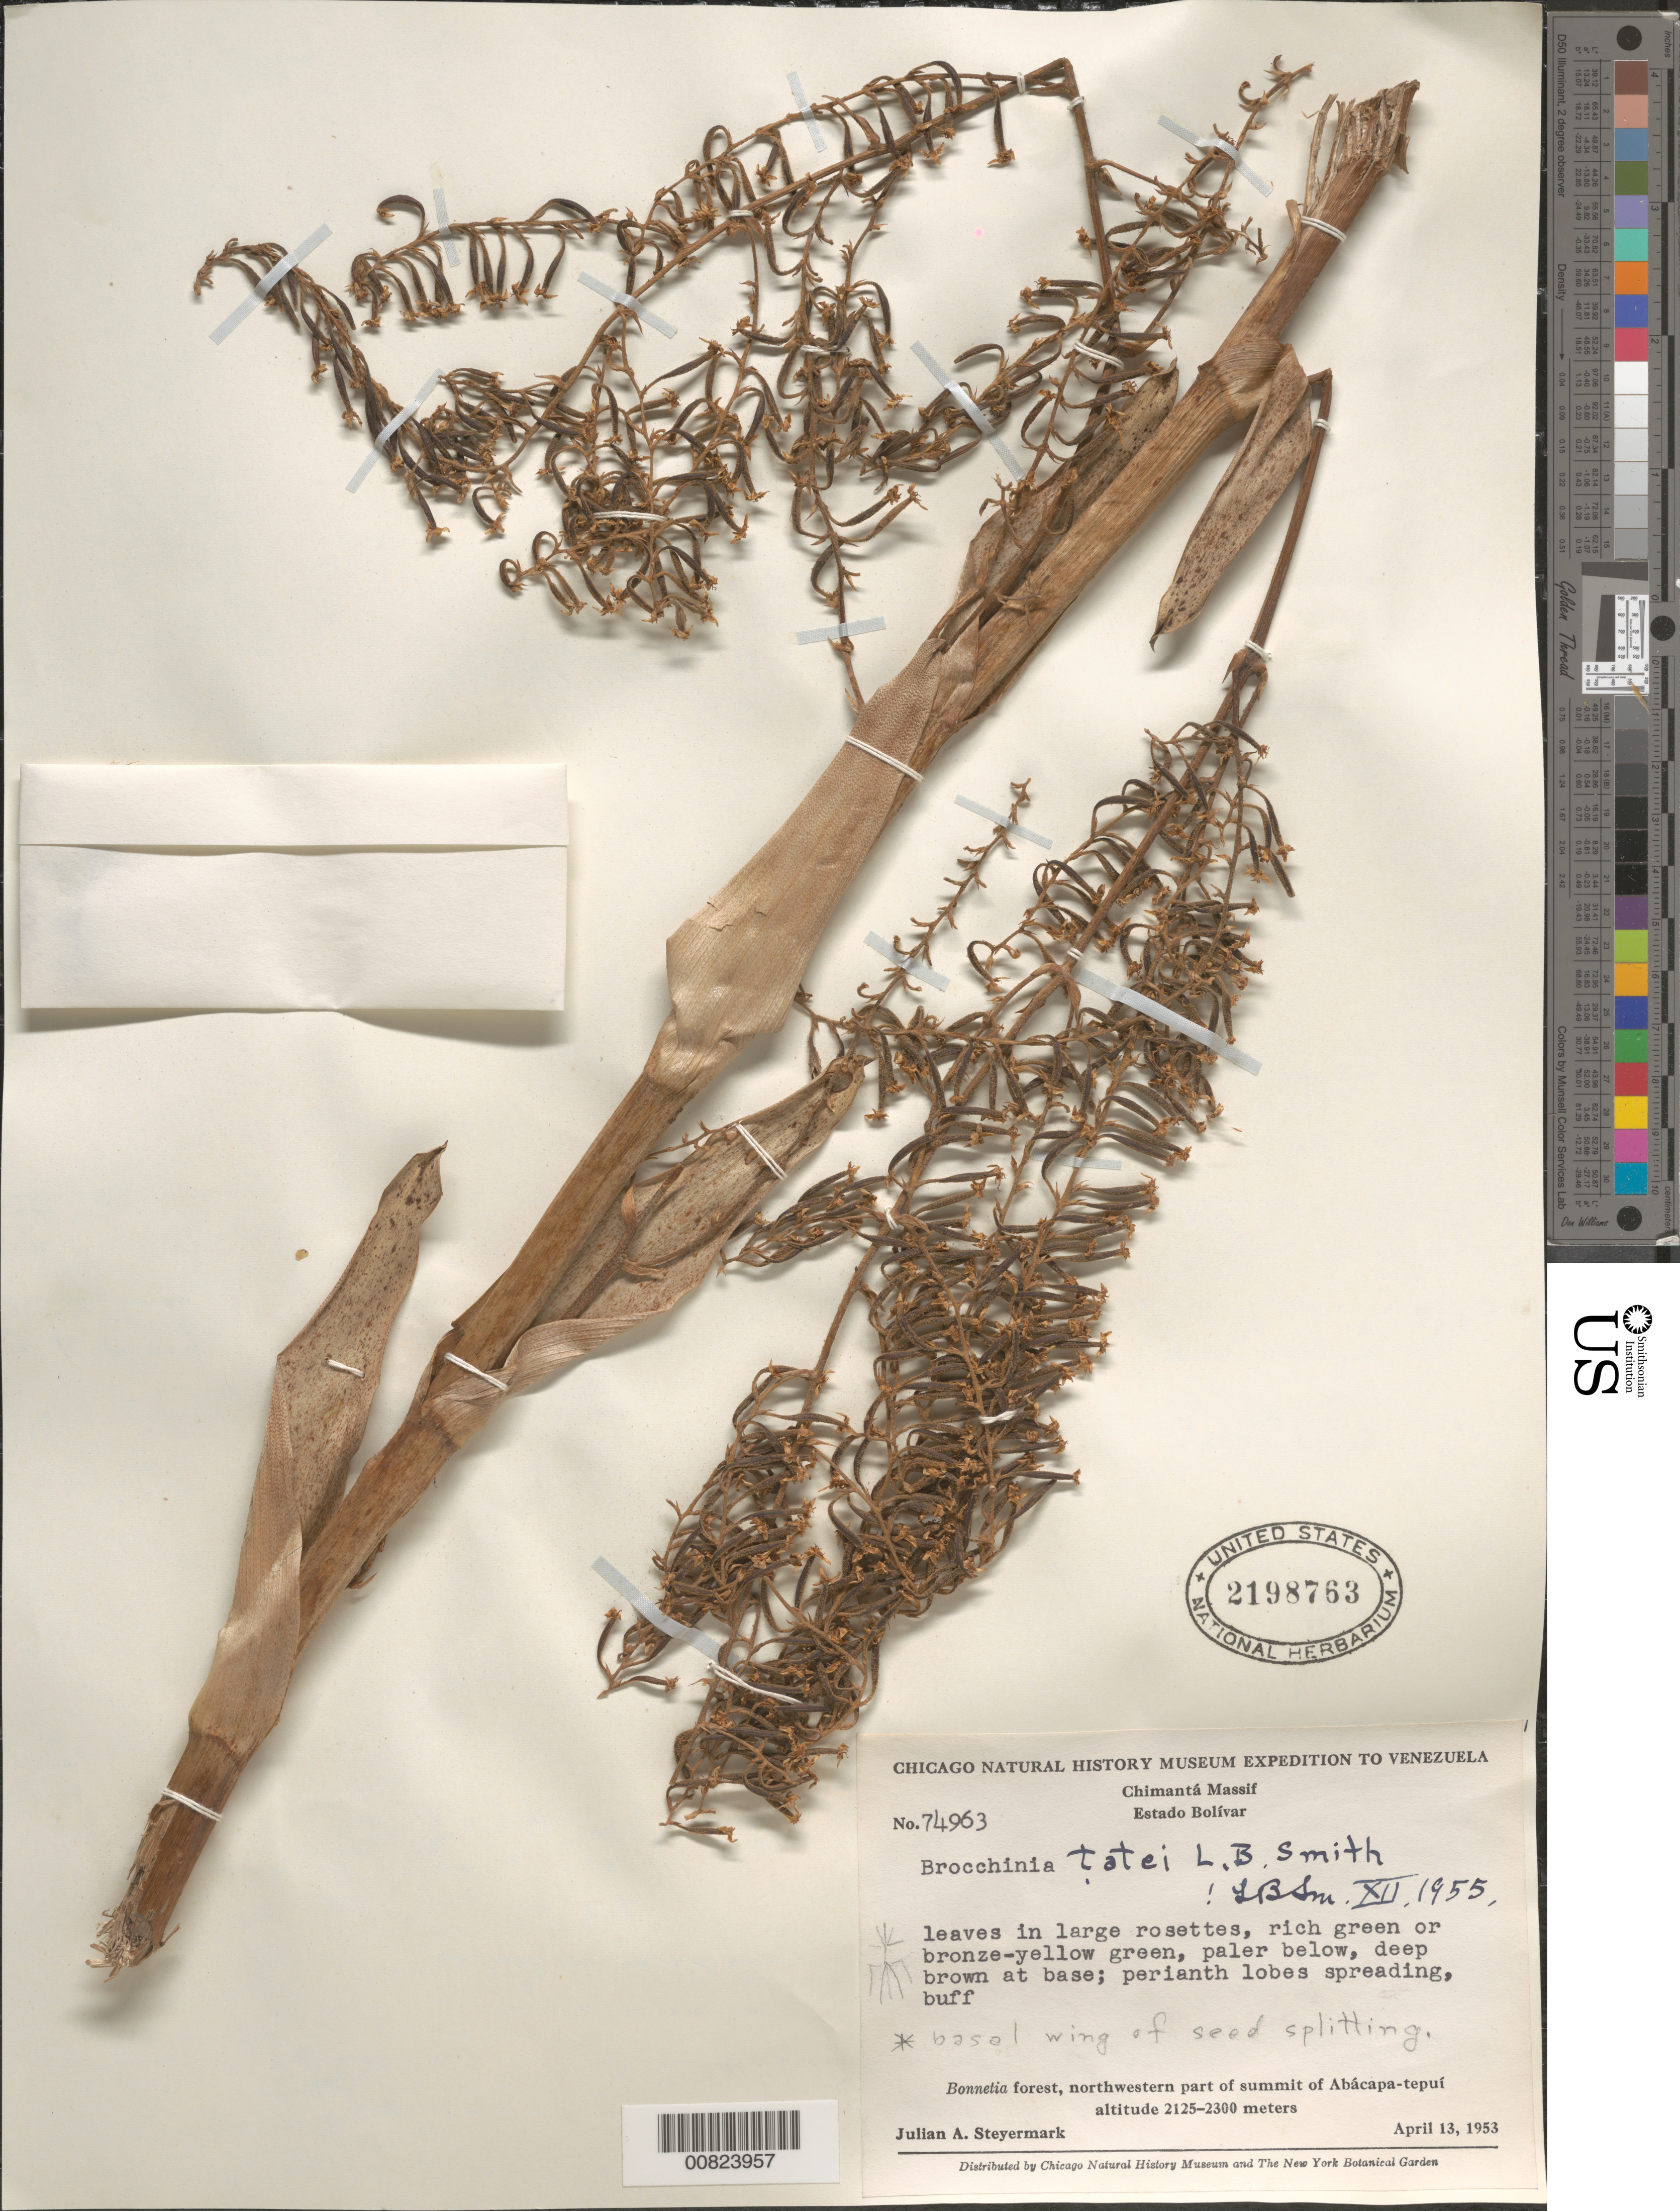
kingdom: Plantae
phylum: Tracheophyta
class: Liliopsida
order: Poales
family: Bromeliaceae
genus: Brocchinia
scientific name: Brocchinia tatei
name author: L.B. Sm.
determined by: Smith, Lyman B., (US), NMNH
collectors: J. Steyermark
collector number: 74963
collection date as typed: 13-Apr-53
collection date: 1953-04-13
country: Venezuela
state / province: Bolívar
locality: Chimantá Massif, Abácapa-tepuí, northwest summit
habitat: Bonnetia forest, NW part of summit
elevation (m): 2125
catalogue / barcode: US 2198763